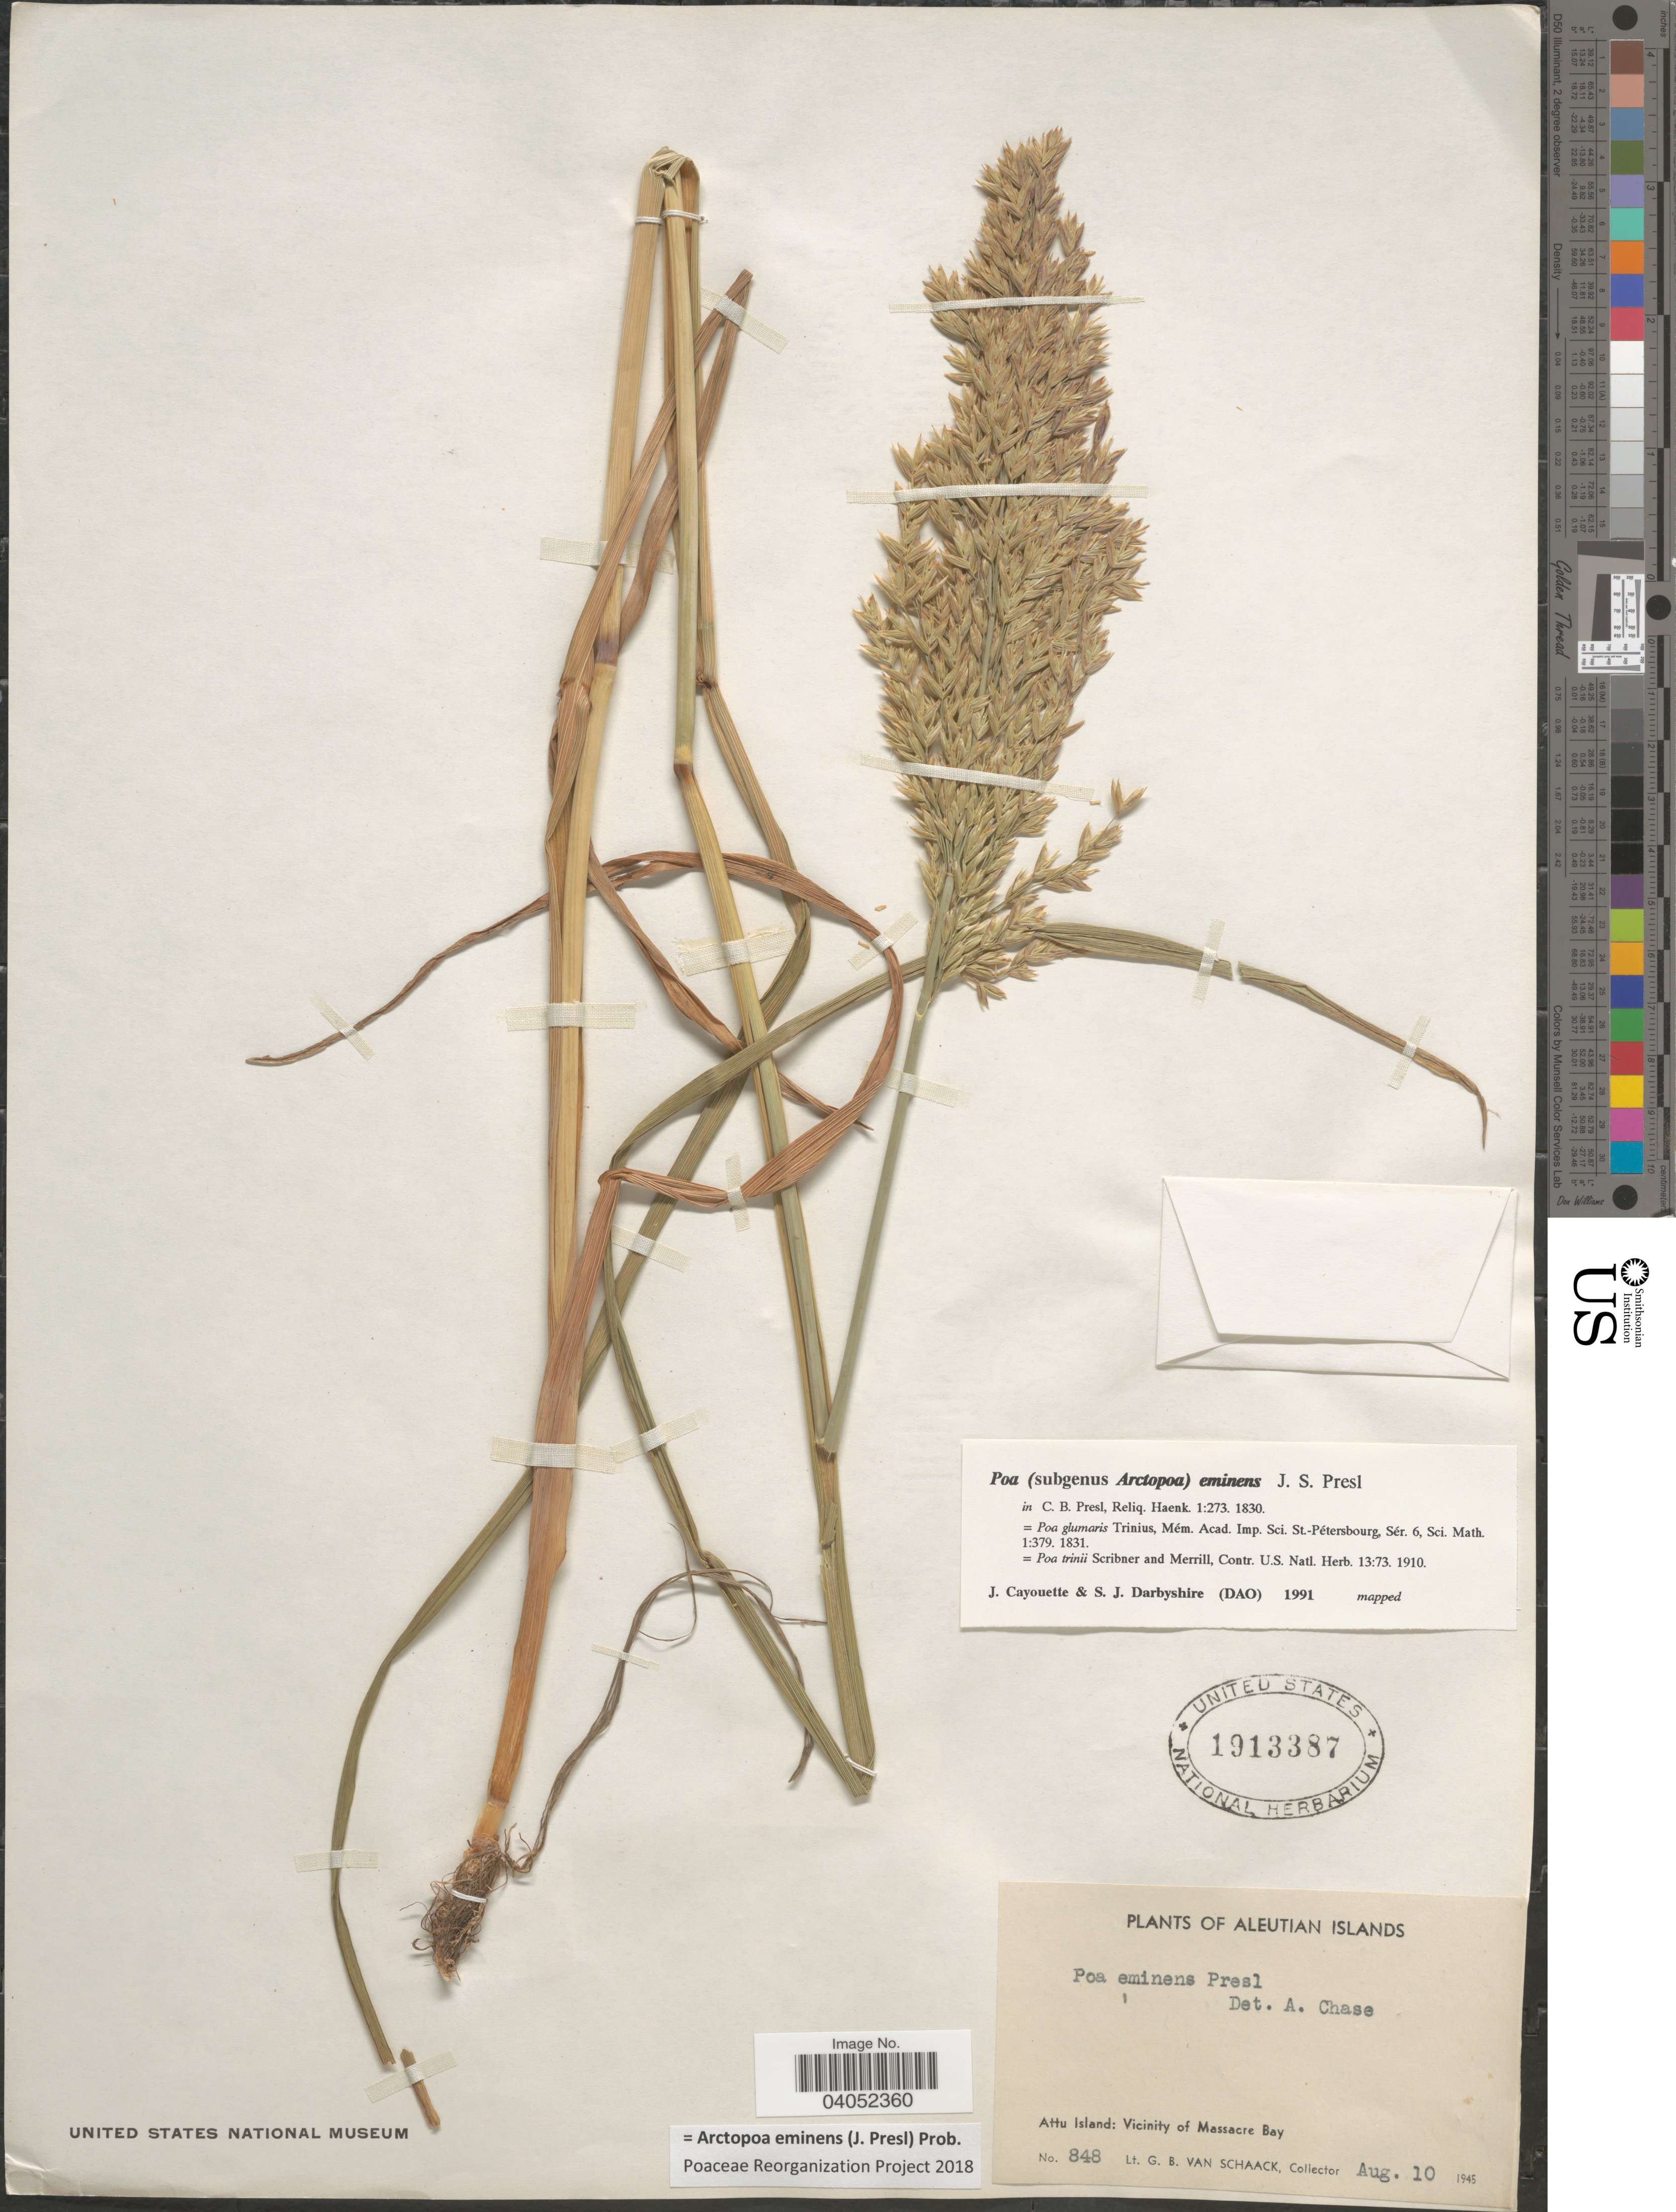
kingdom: Plantae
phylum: Tracheophyta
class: Liliopsida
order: Poales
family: Poaceae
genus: Arctopoa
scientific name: Arctopoa eminens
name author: (J. Presl) Prob.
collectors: G. Van Schaack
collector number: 848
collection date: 1945-08-10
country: United States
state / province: Alaska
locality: Aleutian Islands. Attu Island: Vicinity of Massacre Bay.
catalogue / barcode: US 1913387